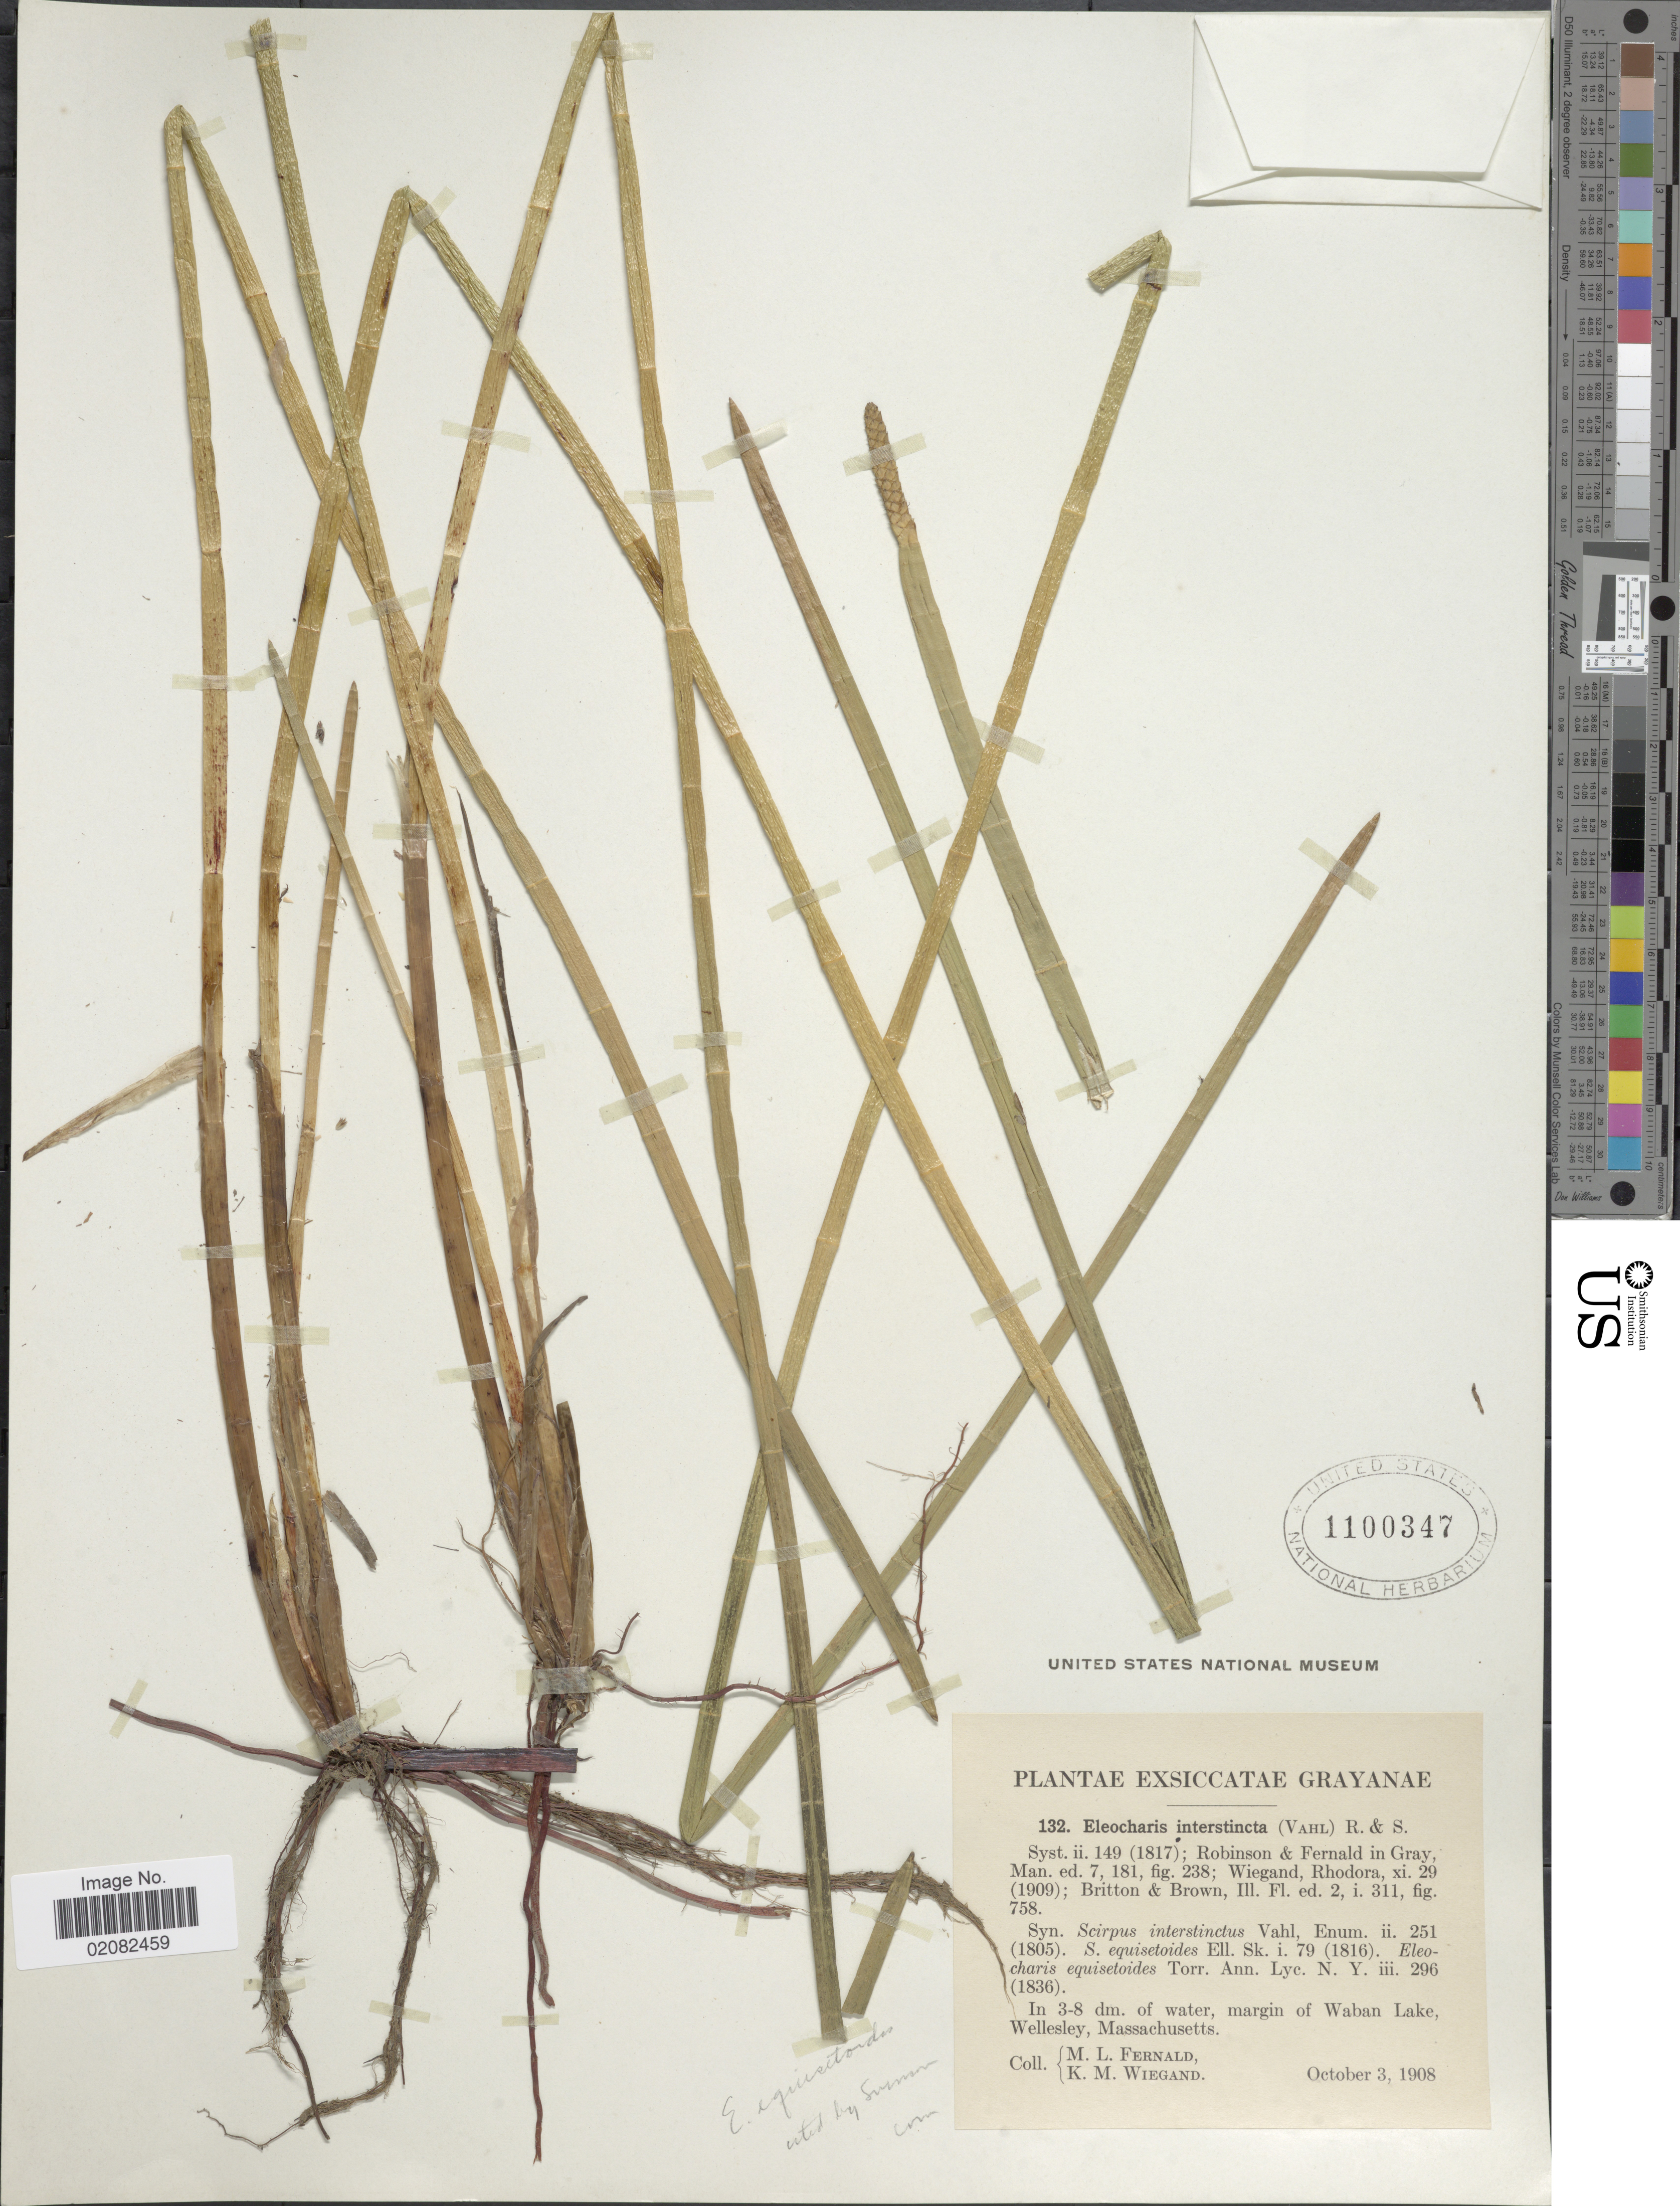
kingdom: Plantae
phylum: Tracheophyta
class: Liliopsida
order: Poales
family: Cyperaceae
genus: Eleocharis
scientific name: Eleocharis equisetoides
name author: (Elliott) Torr.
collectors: M. L. Fernald & K. M. Wiegand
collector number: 132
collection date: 1908-10-03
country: United States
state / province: Massachusetts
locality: Grayanae, margin of Waban Lake, Wellesley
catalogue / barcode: US 1100347